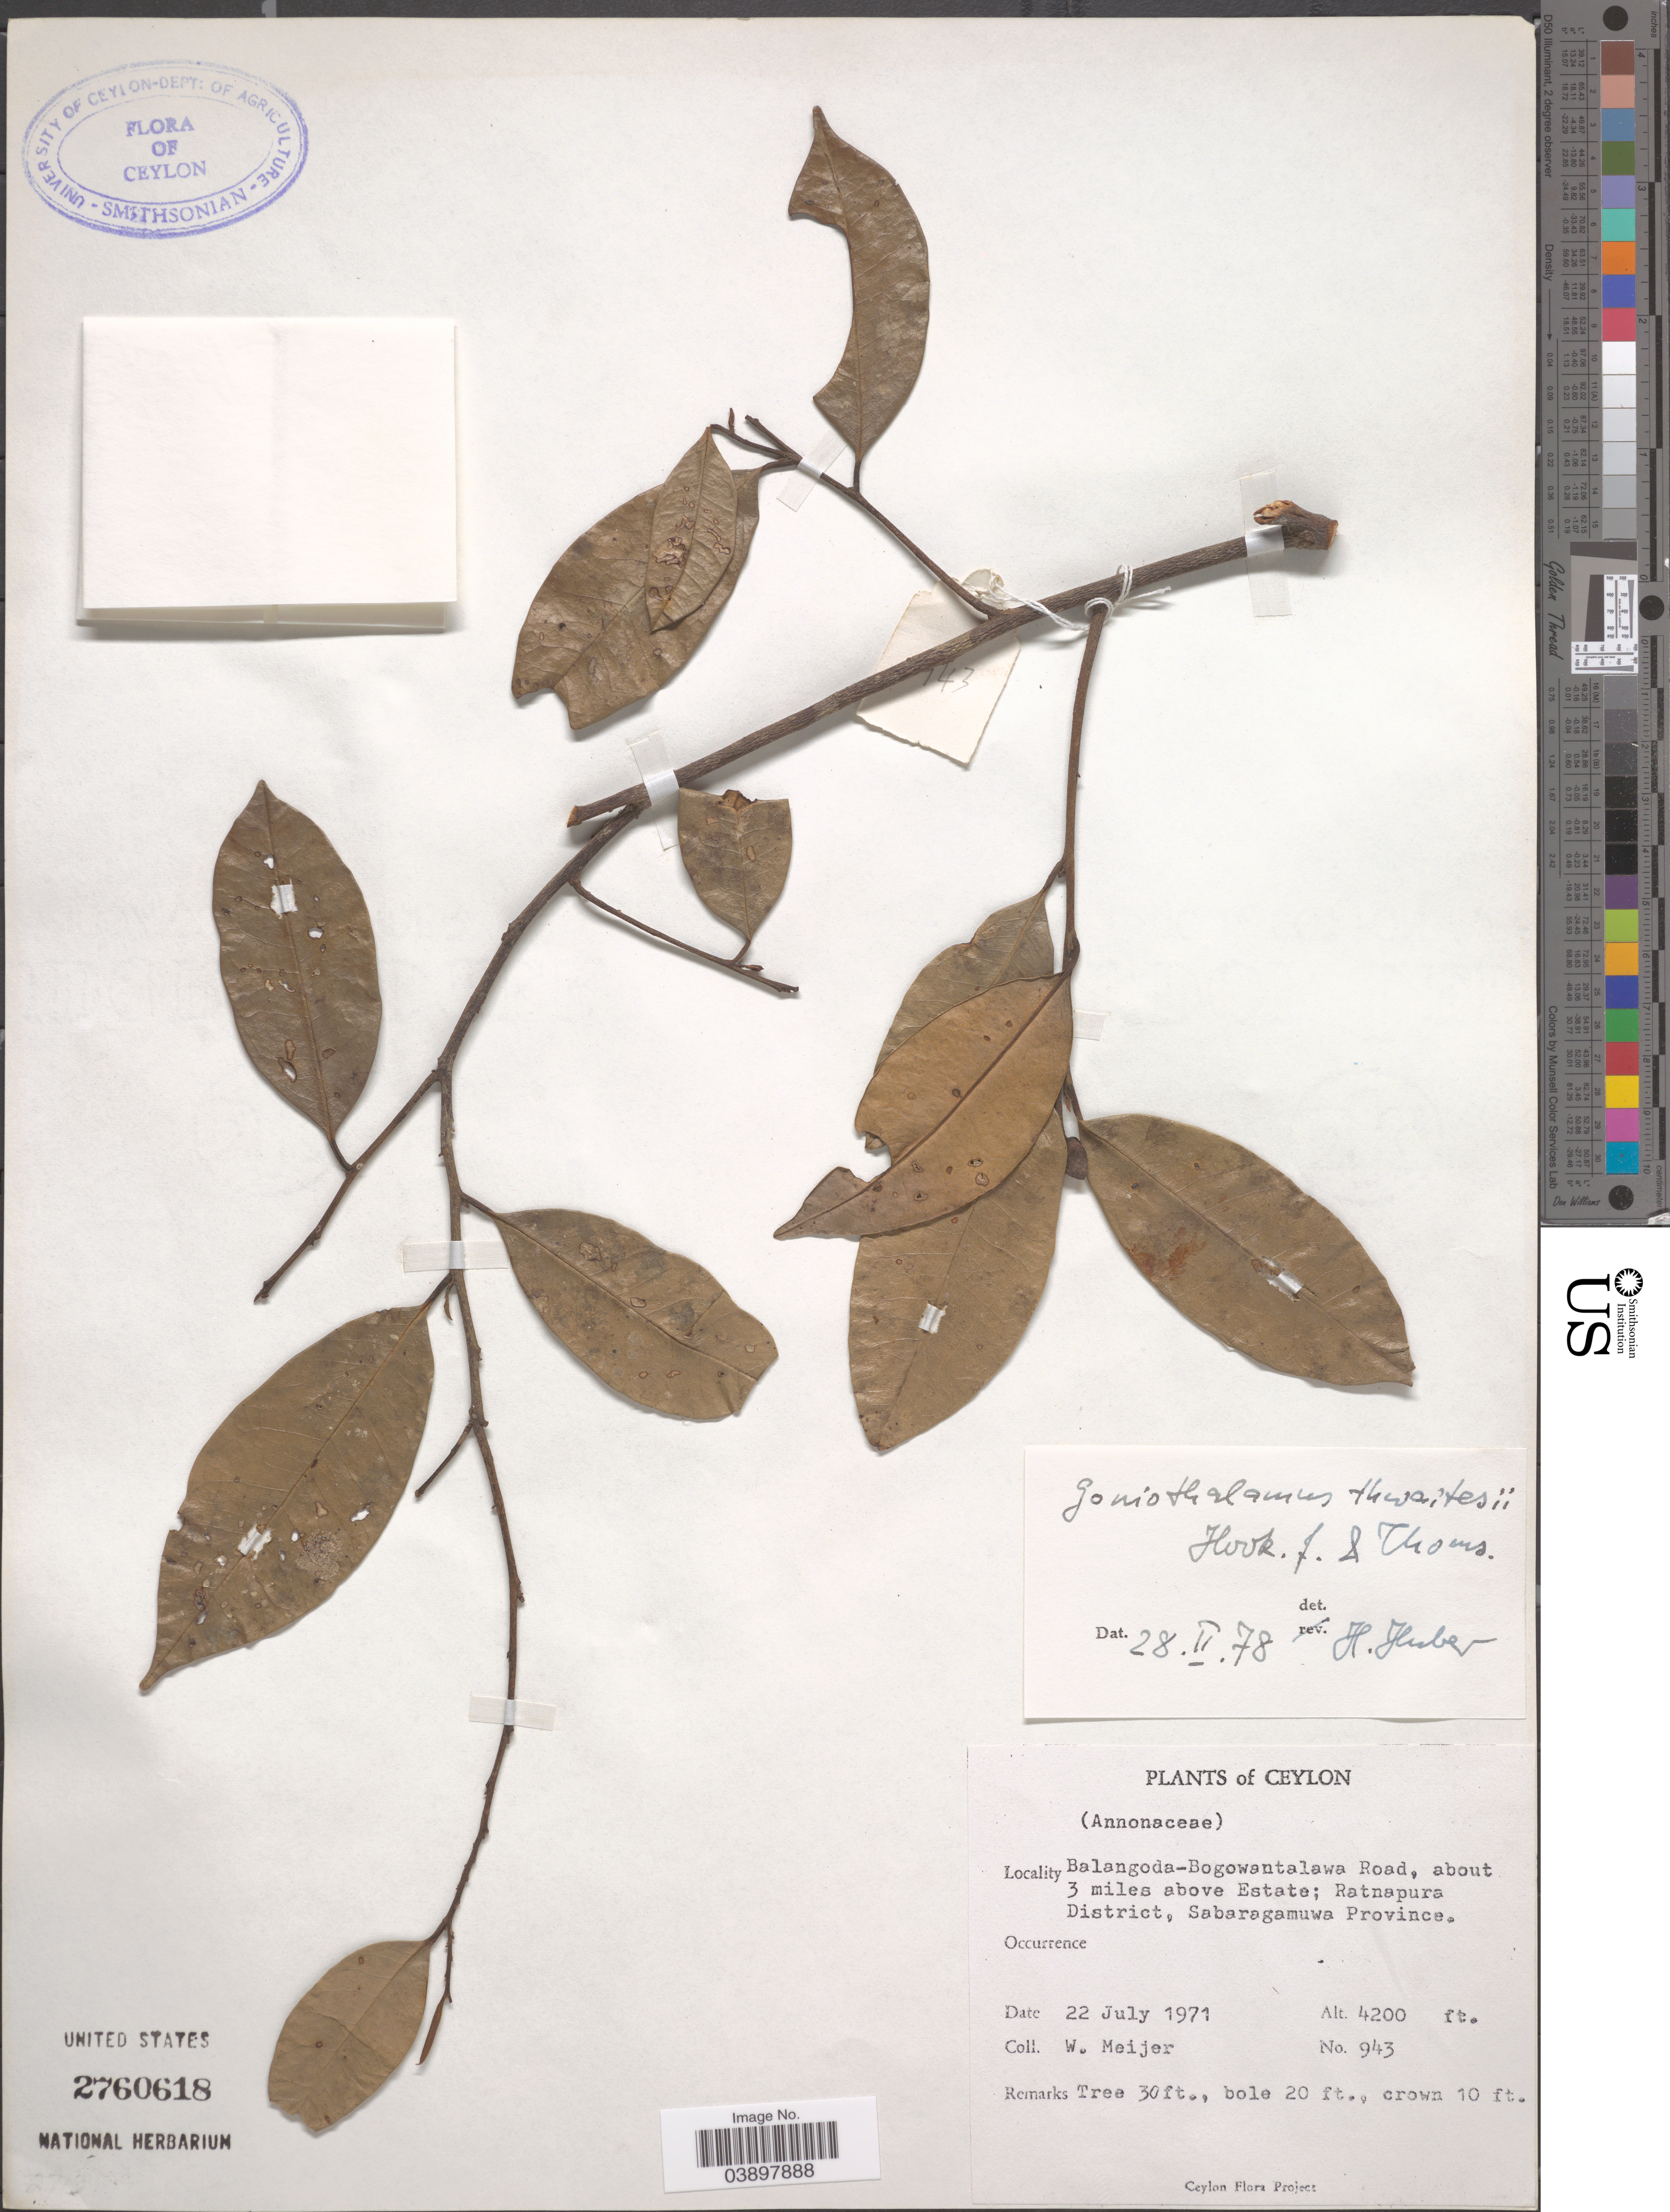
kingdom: Plantae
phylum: Tracheophyta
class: Magnoliopsida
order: Magnoliales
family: Annonaceae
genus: Goniothalamus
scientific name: Goniothalamus thwaitesii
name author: Hook. f. & Thomson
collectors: W. Meijer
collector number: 943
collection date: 1971-07-22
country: Sri Lanka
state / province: Sabaragamuwa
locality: Ceylon. Balangola-Bogowantalawa Road, about 3 miles above Estate; Ratnapura District.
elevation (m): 1280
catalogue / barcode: US 2760618